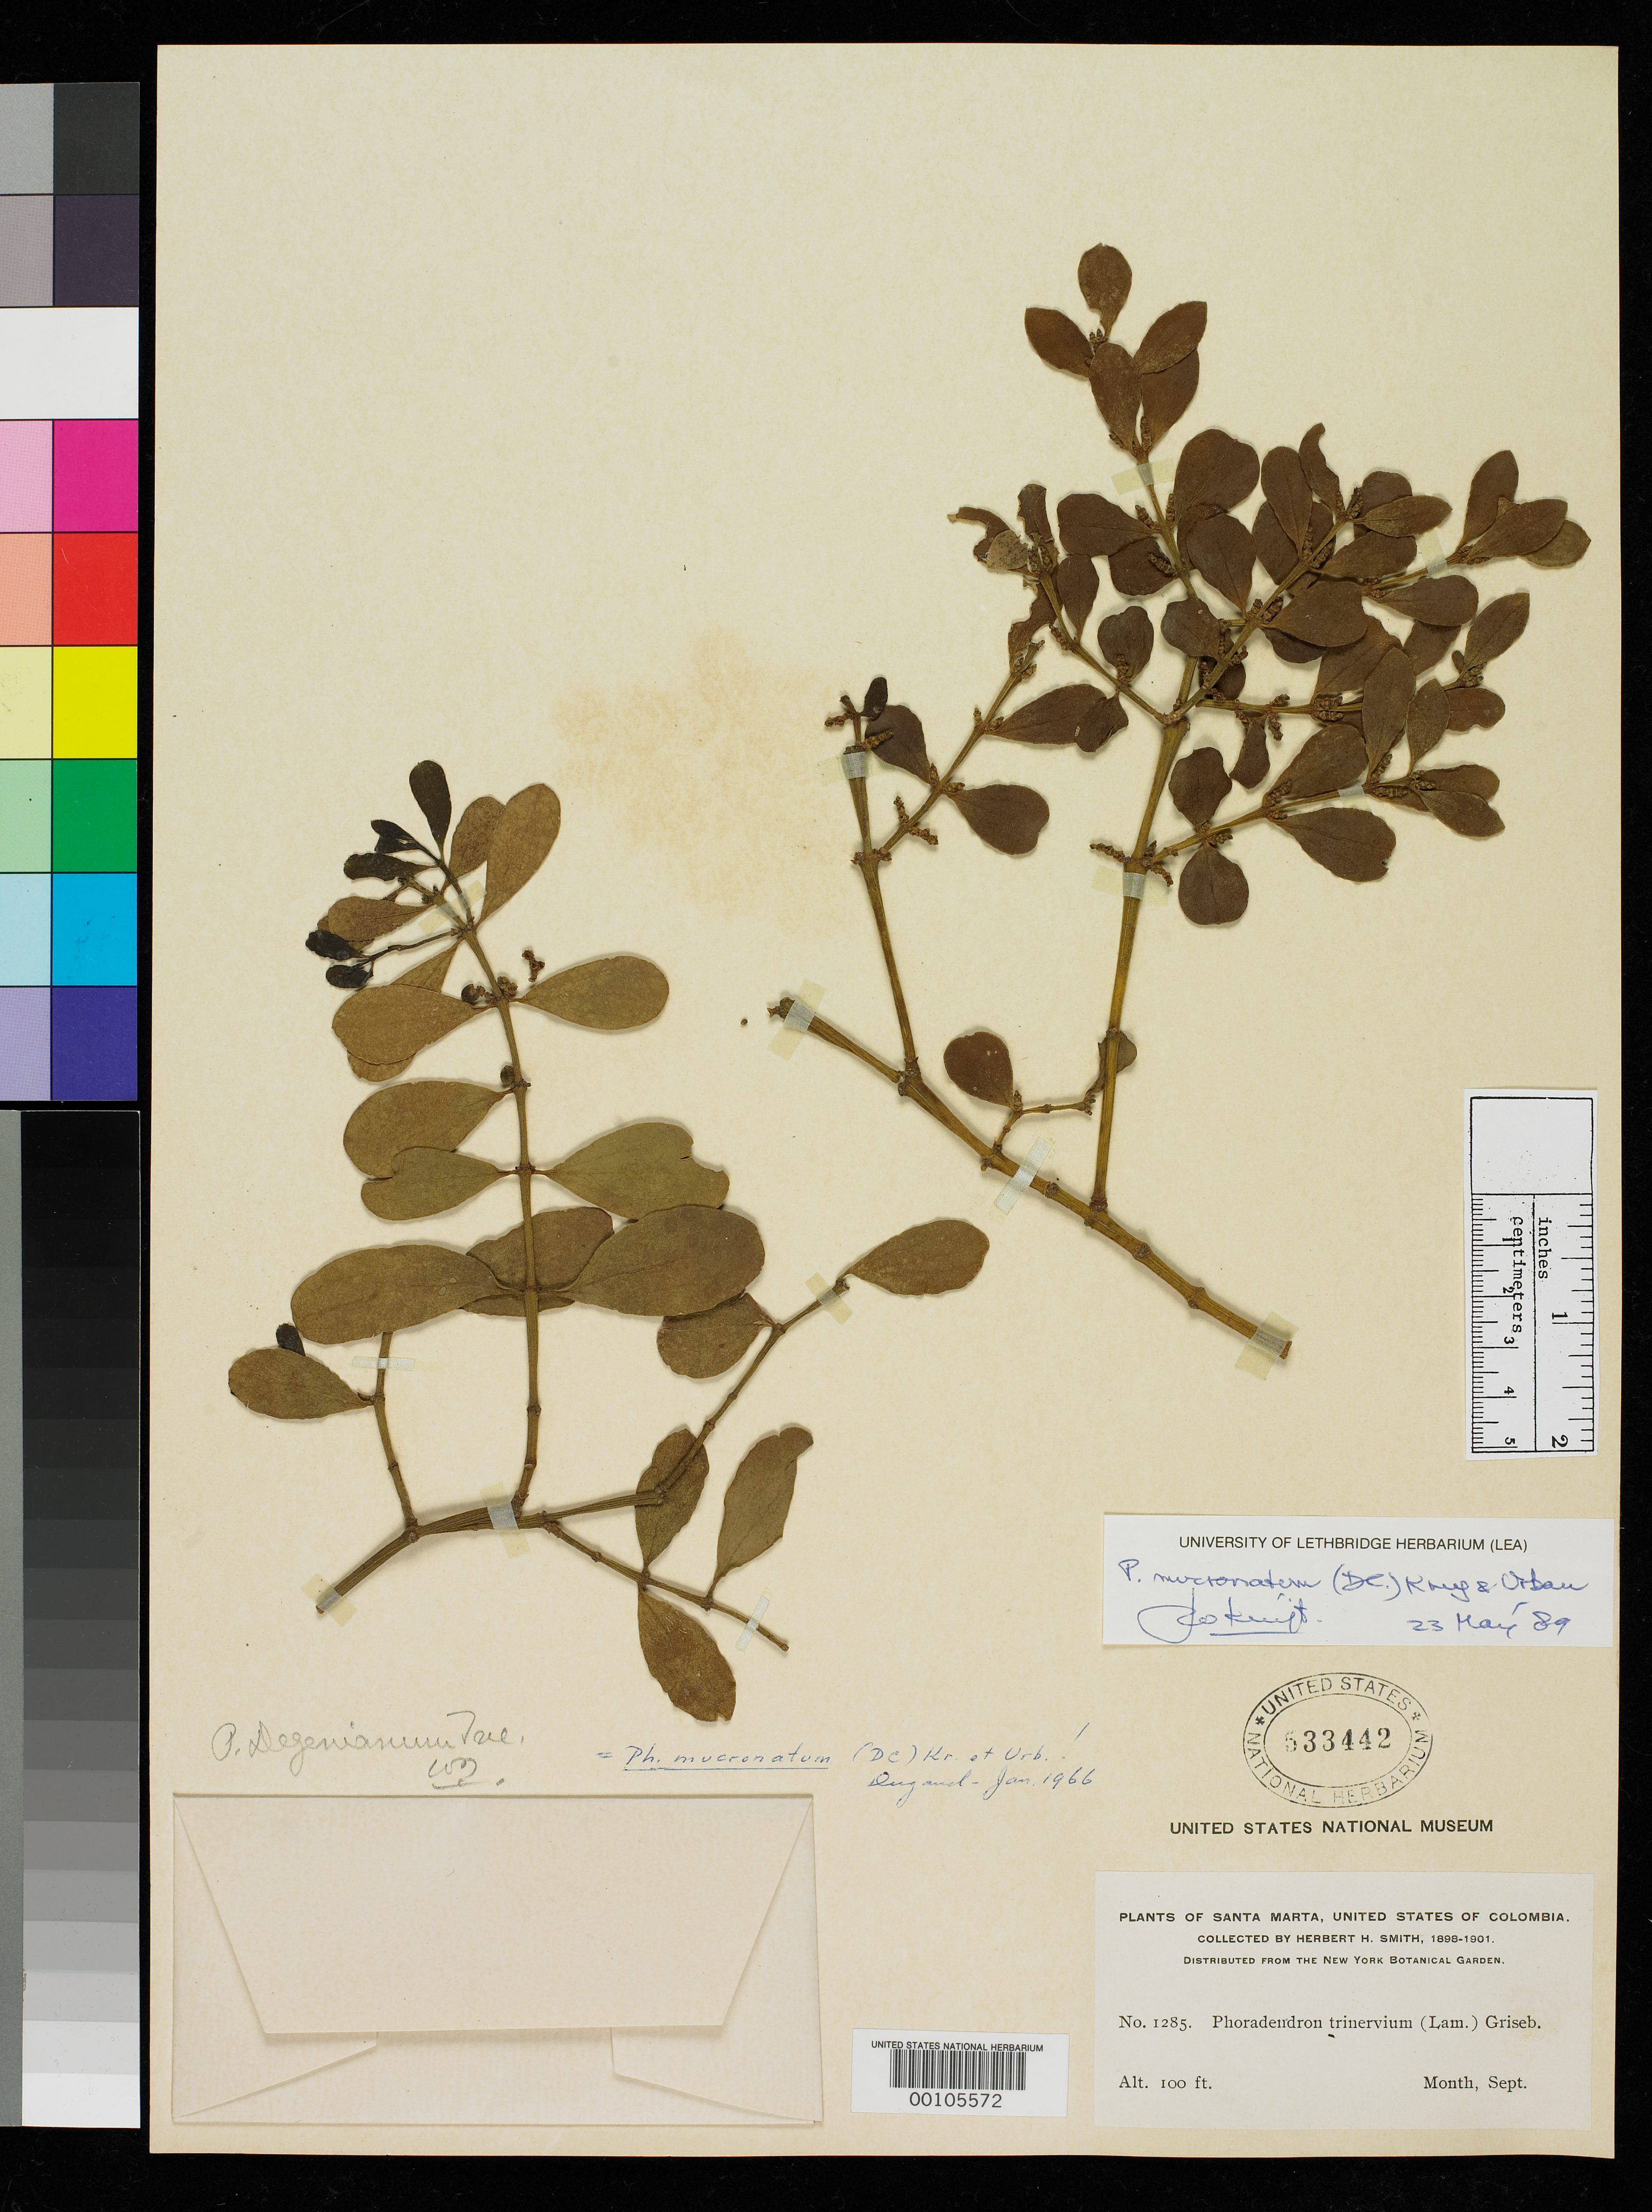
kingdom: Plantae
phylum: Tracheophyta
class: Magnoliopsida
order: Santalales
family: Viscaceae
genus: Phoradendron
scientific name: Phoradendron degenianum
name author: Trel.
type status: Type Collection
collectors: Herbert H. Smith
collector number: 1285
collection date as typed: Sep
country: Colombia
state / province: Magdalena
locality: Santa Marta.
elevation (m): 30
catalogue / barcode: US 533442